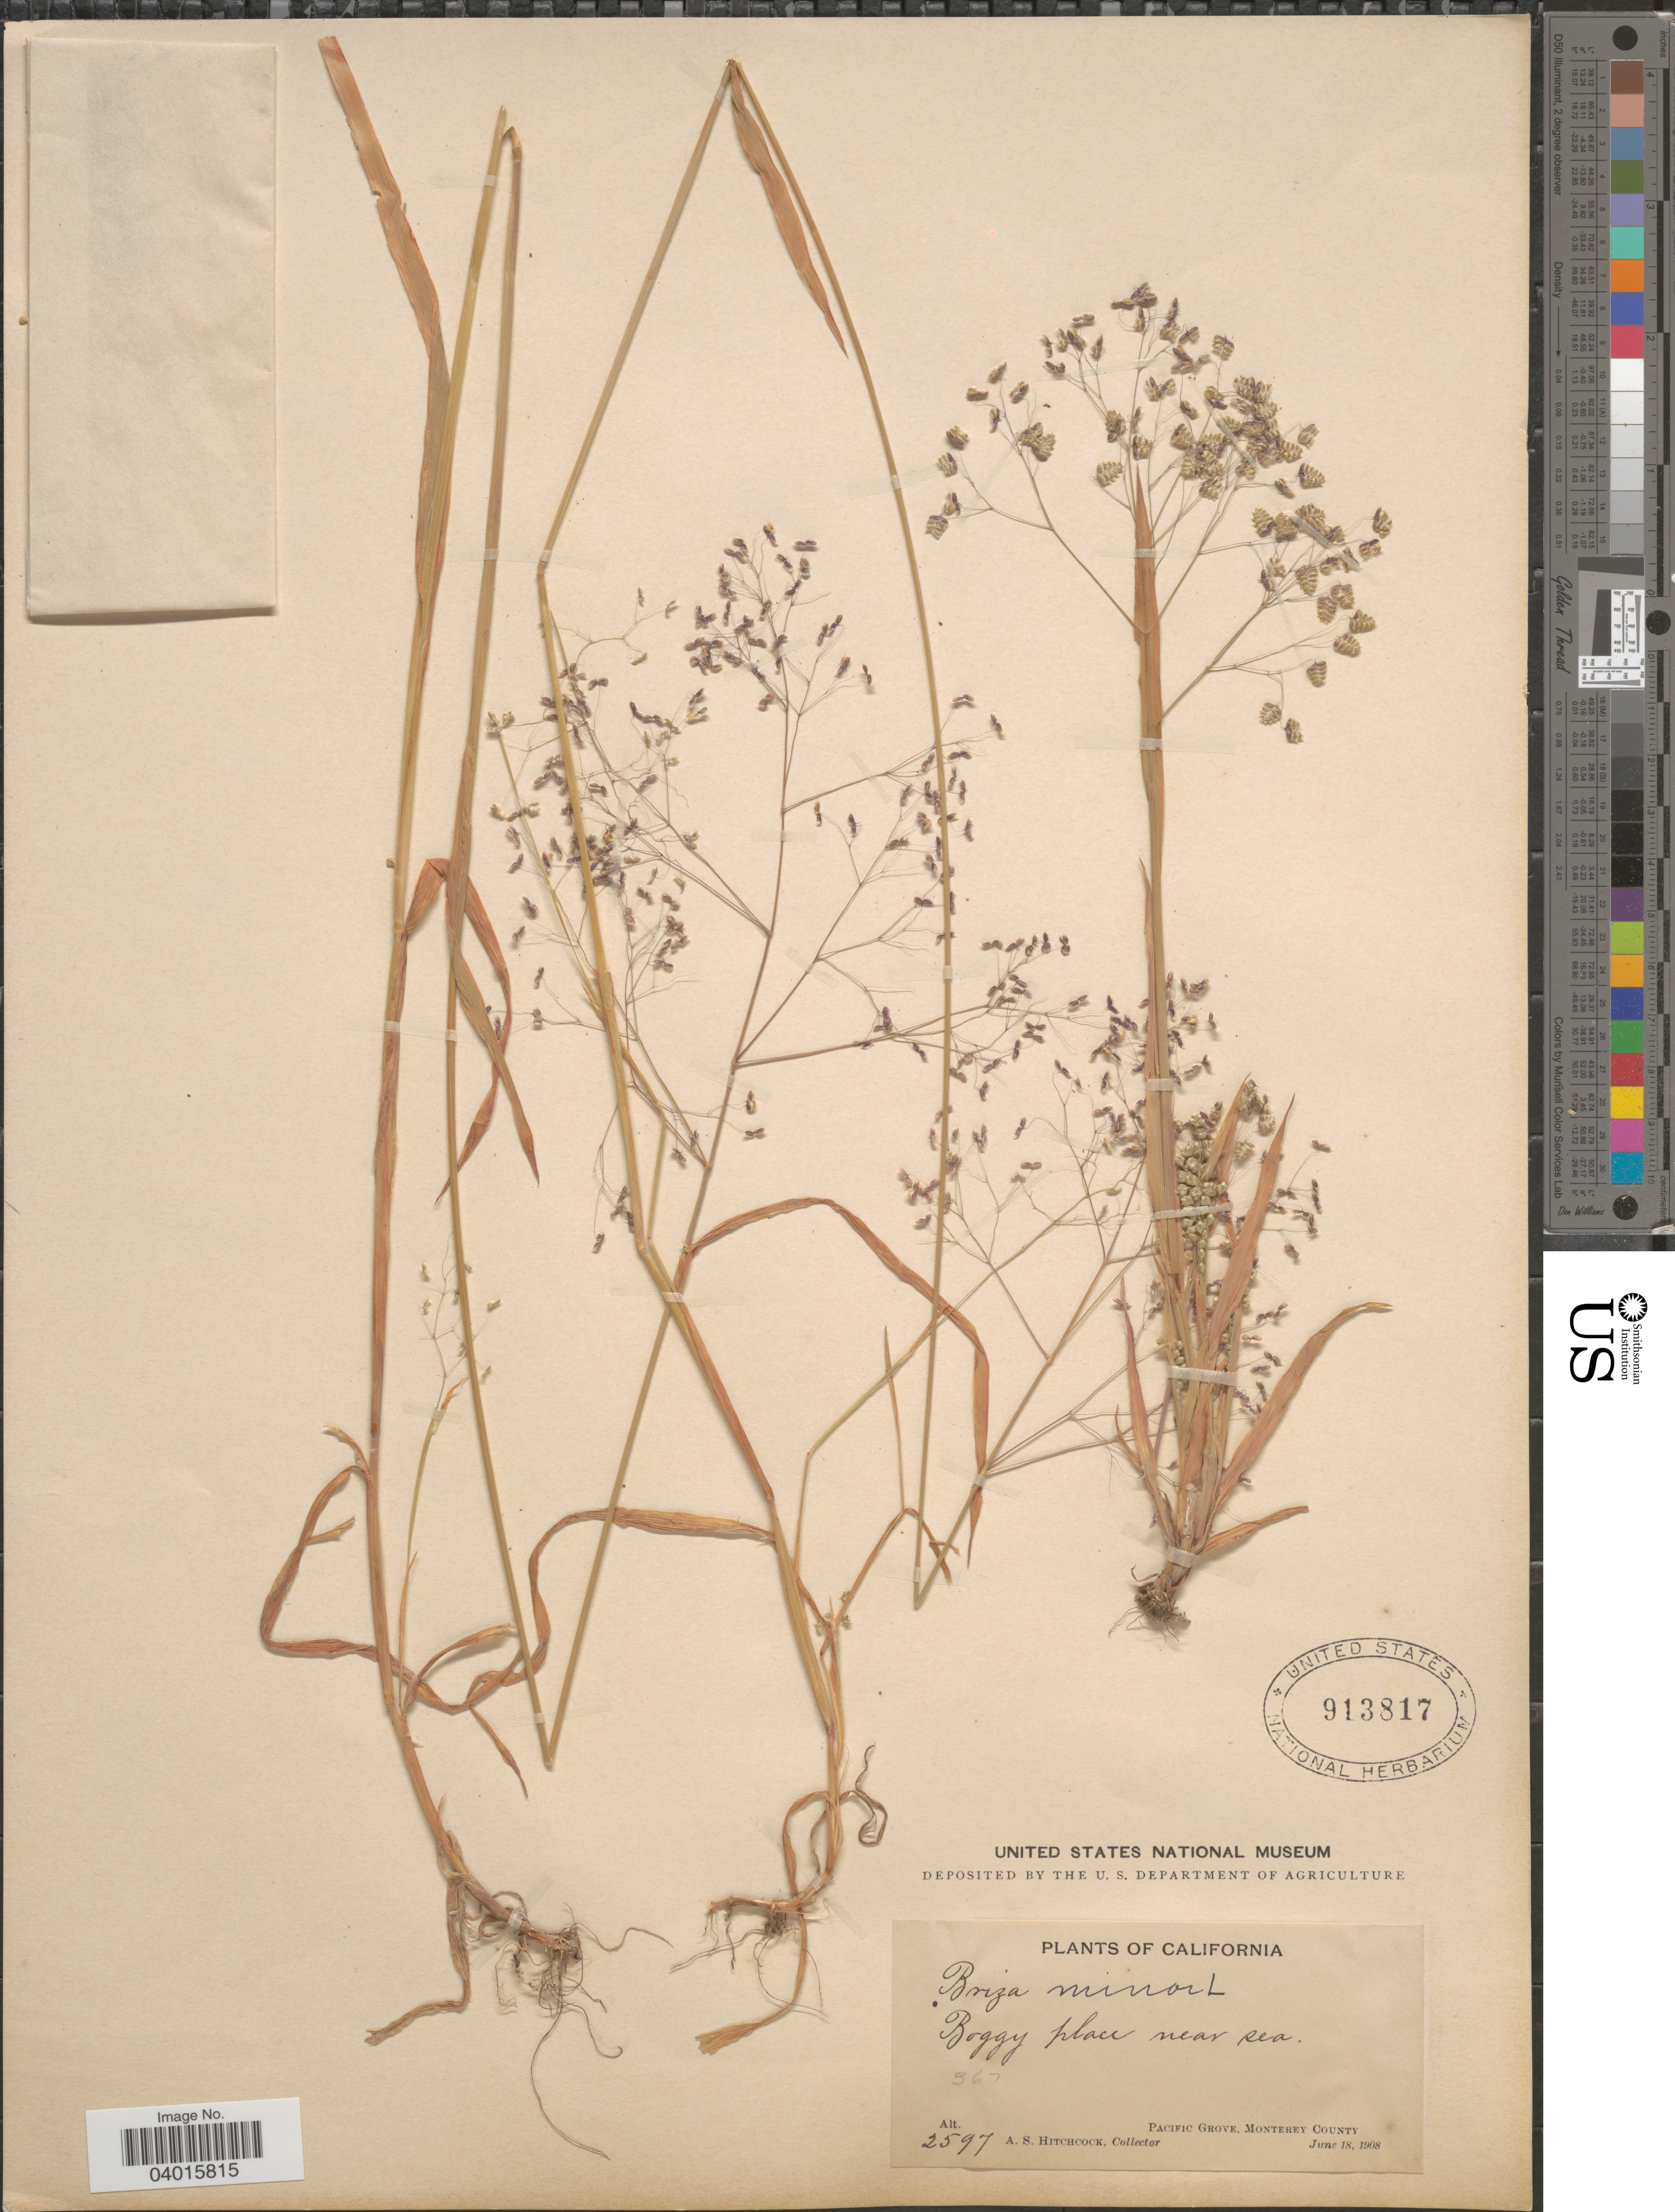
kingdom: Plantae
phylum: Tracheophyta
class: Liliopsida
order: Poales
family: Poaceae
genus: Briza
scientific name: Briza minor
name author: L.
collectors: A. S. Hitchcock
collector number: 2597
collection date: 1908-06-18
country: United States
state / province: California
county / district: Monterey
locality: Boggy place near sea. Pacific Grove, Monterey County.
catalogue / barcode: US 913817